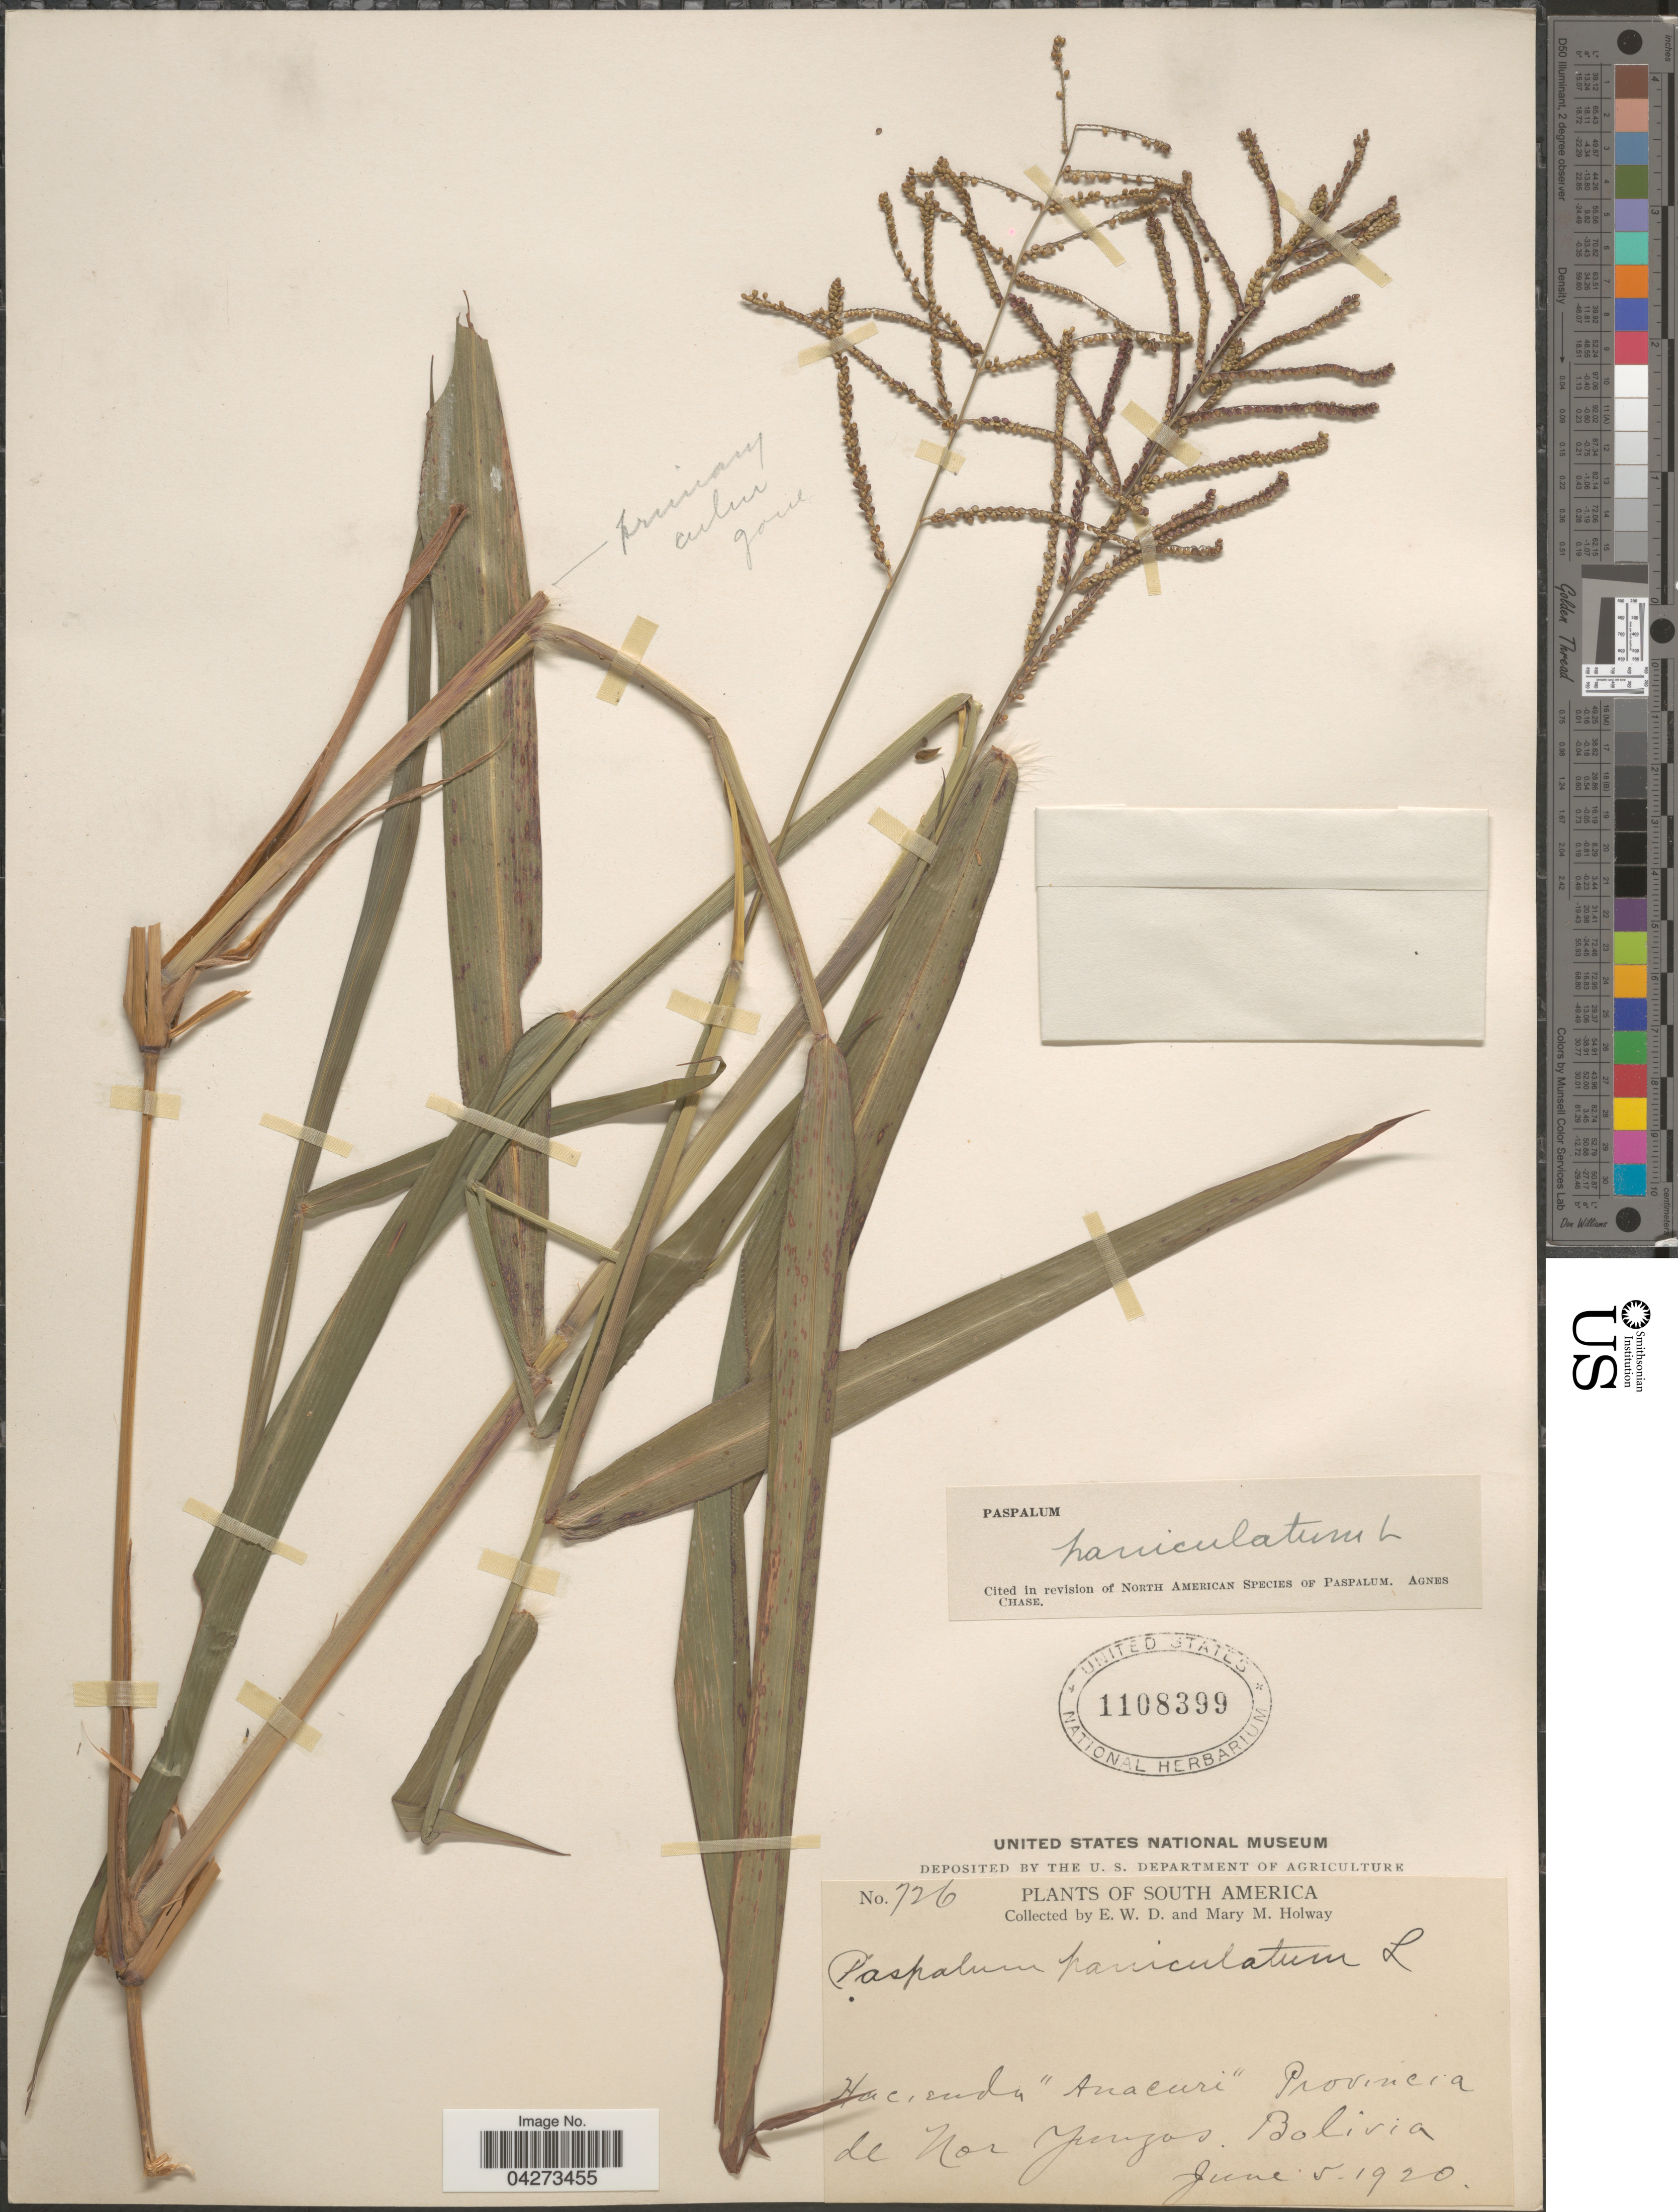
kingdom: Plantae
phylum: Tracheophyta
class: Liliopsida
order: Poales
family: Poaceae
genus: Paspalum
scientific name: Paspalum paniculatum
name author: L.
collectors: E. W. D. Holway & M. M. Holway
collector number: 726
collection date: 1920-06-05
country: Bolivia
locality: Hacienda "Anacuri", Provincia de Nor Yungas.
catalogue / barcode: US 1108399